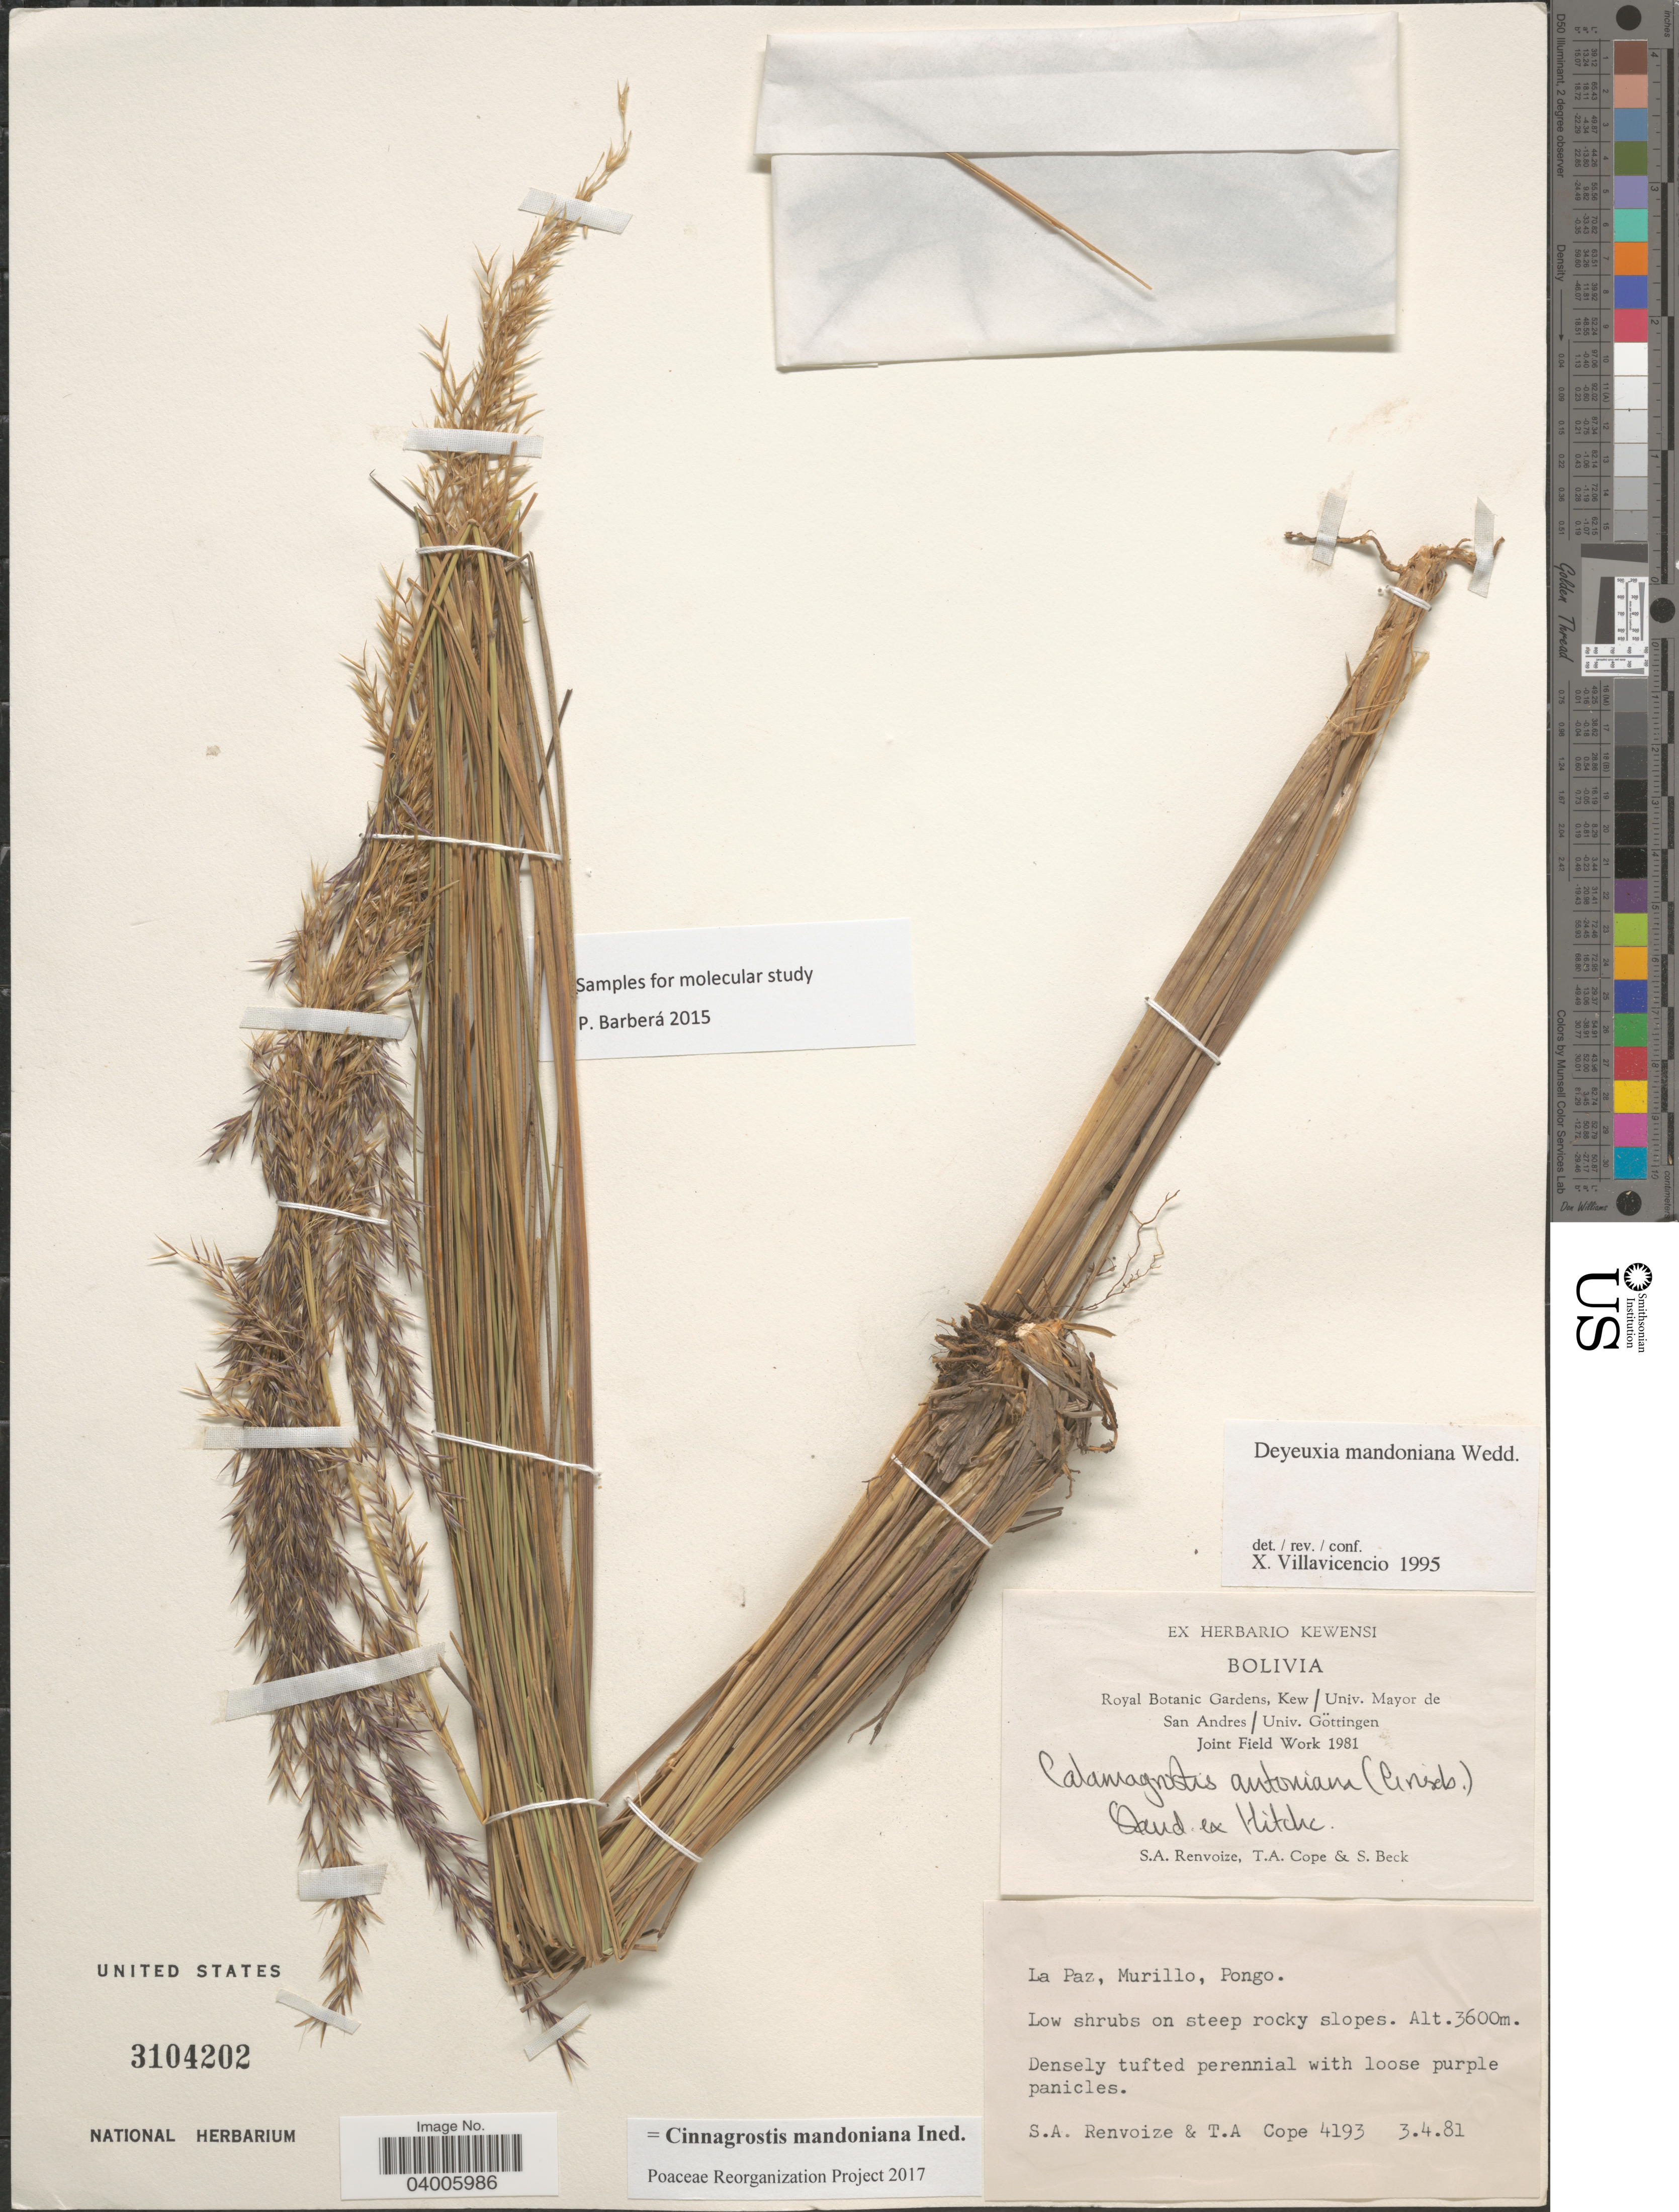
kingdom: Plantae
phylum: Tracheophyta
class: Liliopsida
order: Poales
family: Poaceae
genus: Cinnagrostis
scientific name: Cinnagrostis mandoniana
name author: (Wedd.) P.M. Peterson et al.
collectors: S. A. Renvoize, T. A. Cope & S. G. Beck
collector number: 4193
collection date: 1981-04-03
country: Bolivia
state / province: La Paz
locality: Murillo, Pongo.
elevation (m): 3600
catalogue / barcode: US 3104202